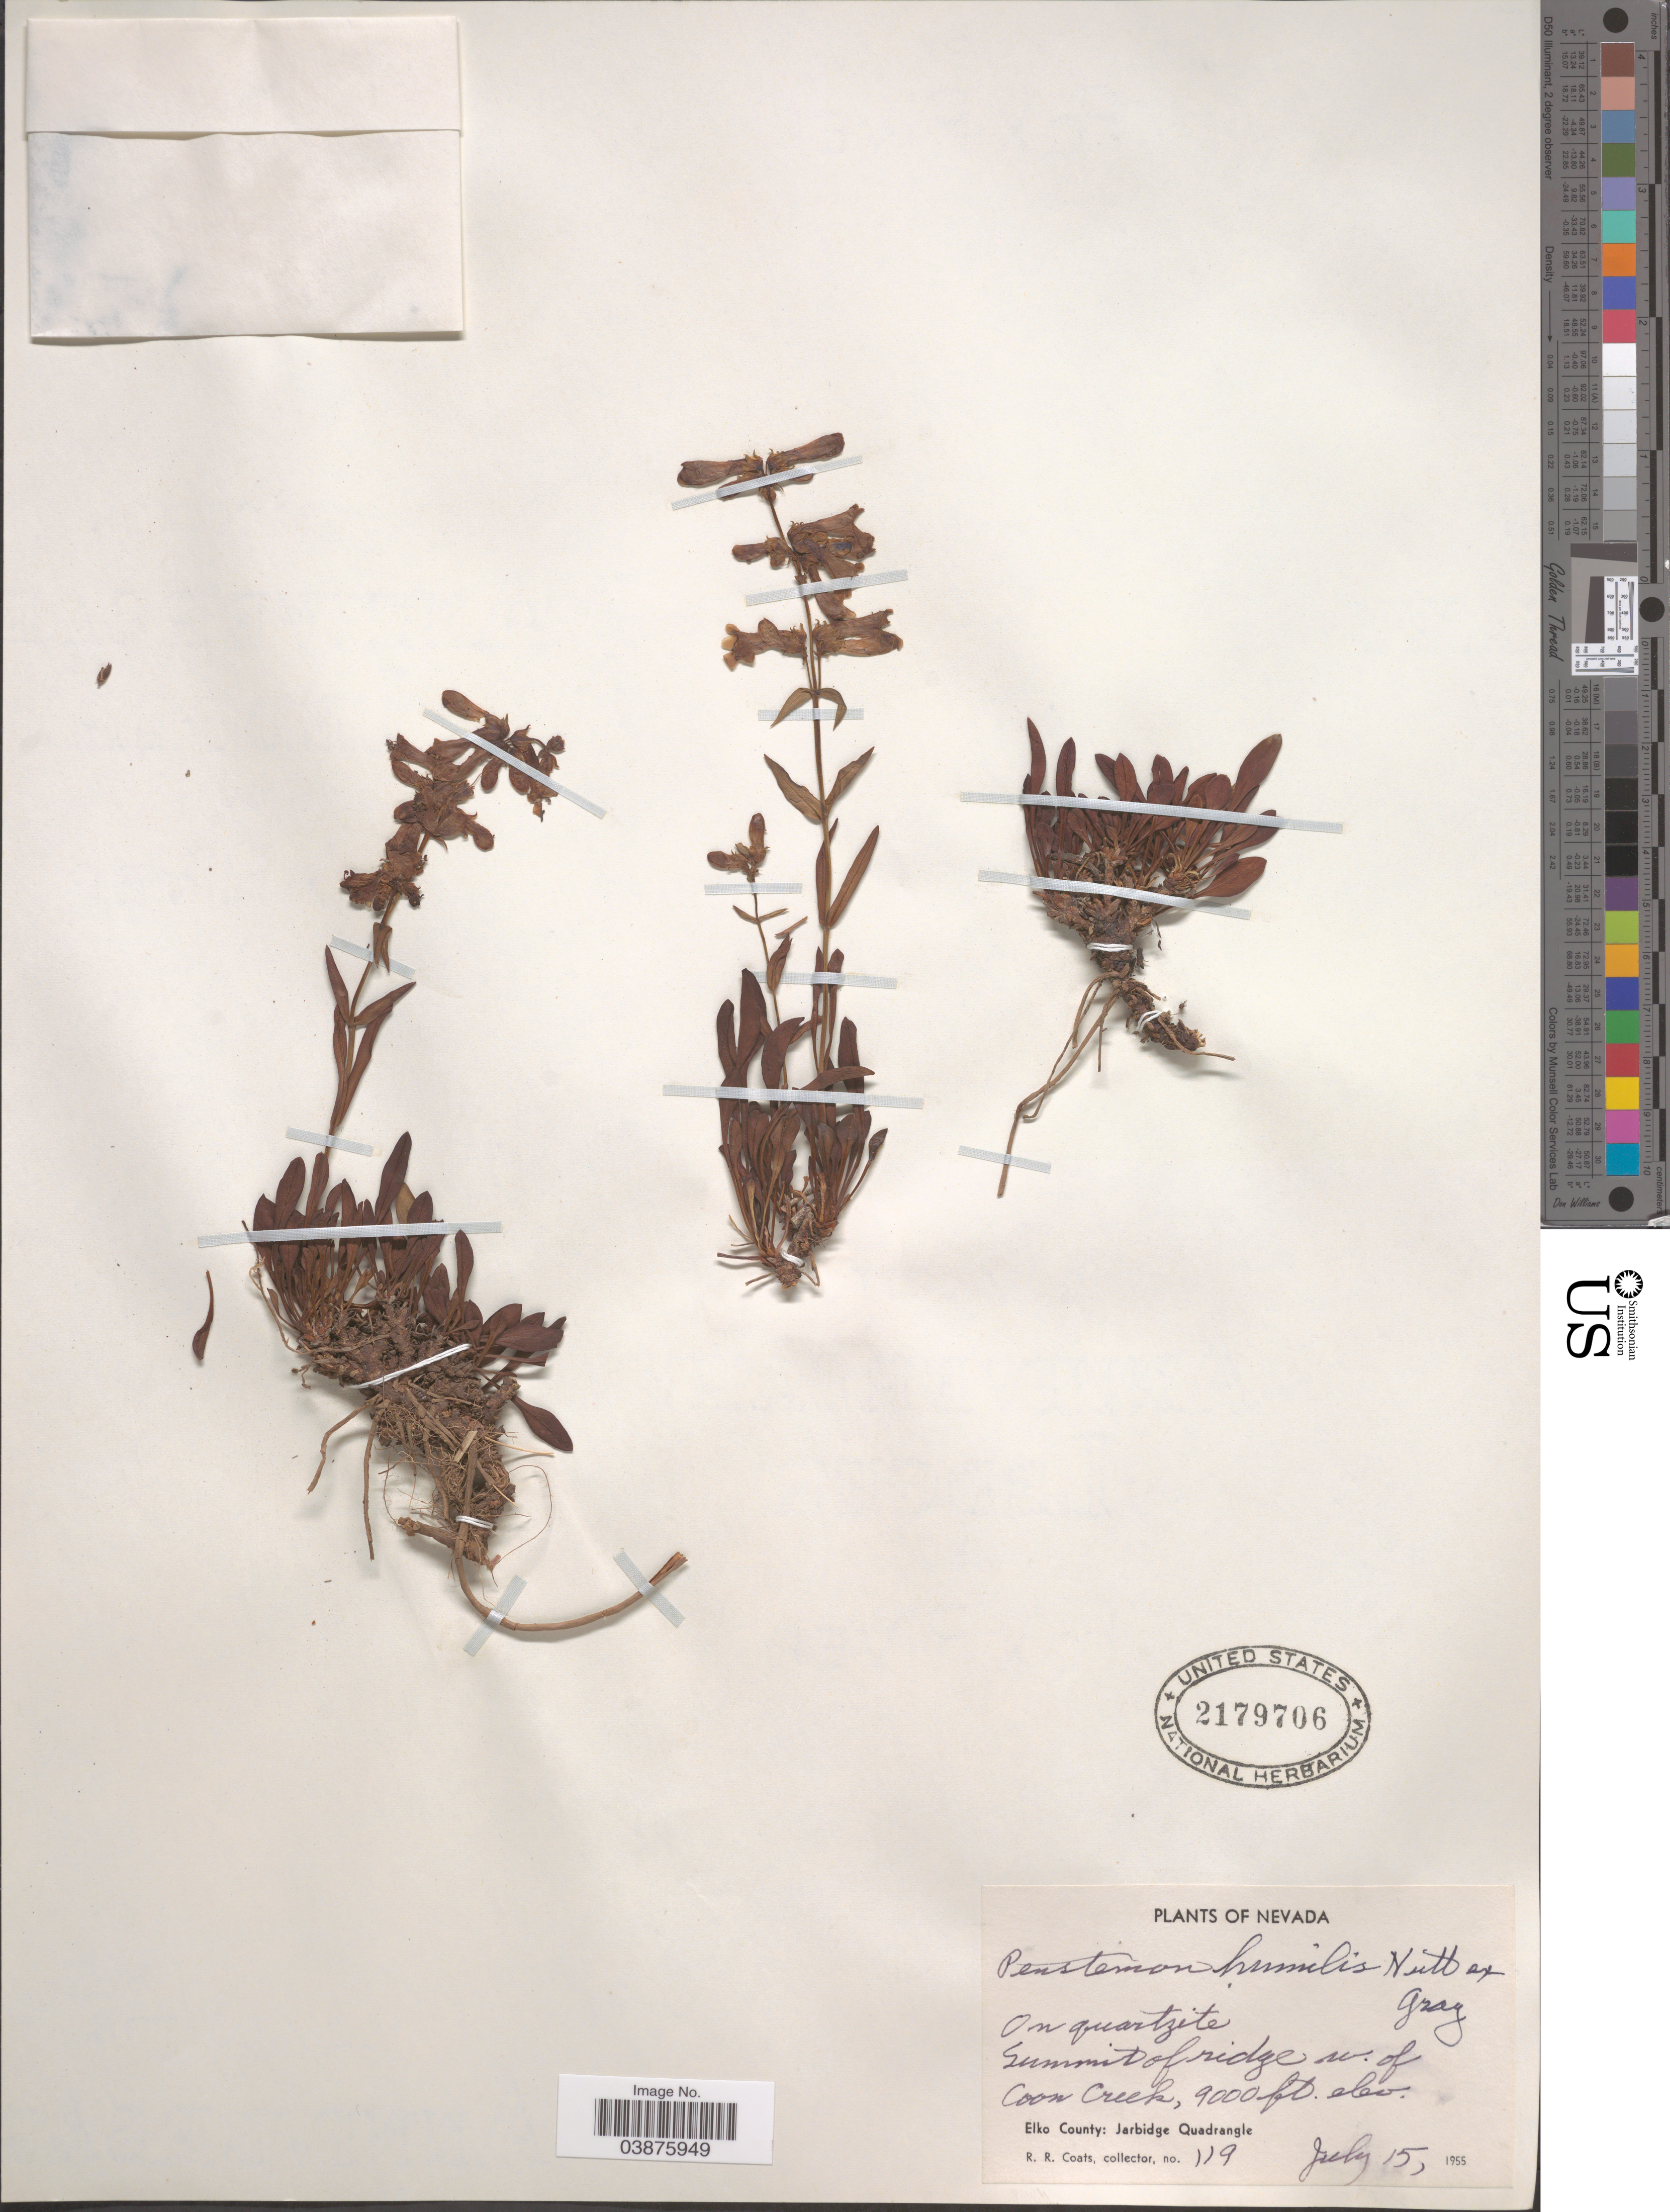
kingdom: Plantae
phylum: Tracheophyta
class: Magnoliopsida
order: Lamiales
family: Plantaginaceae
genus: Penstemon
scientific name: Penstemon humilis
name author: Nutt. ex A. Gray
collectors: R. Coats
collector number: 119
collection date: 1955-07-15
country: United States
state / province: Nevada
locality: On quartzite. Summit of ridge w. of Coon Creek. Elko County: Jarbidge Quadrangle.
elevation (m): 2743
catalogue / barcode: US 2179706